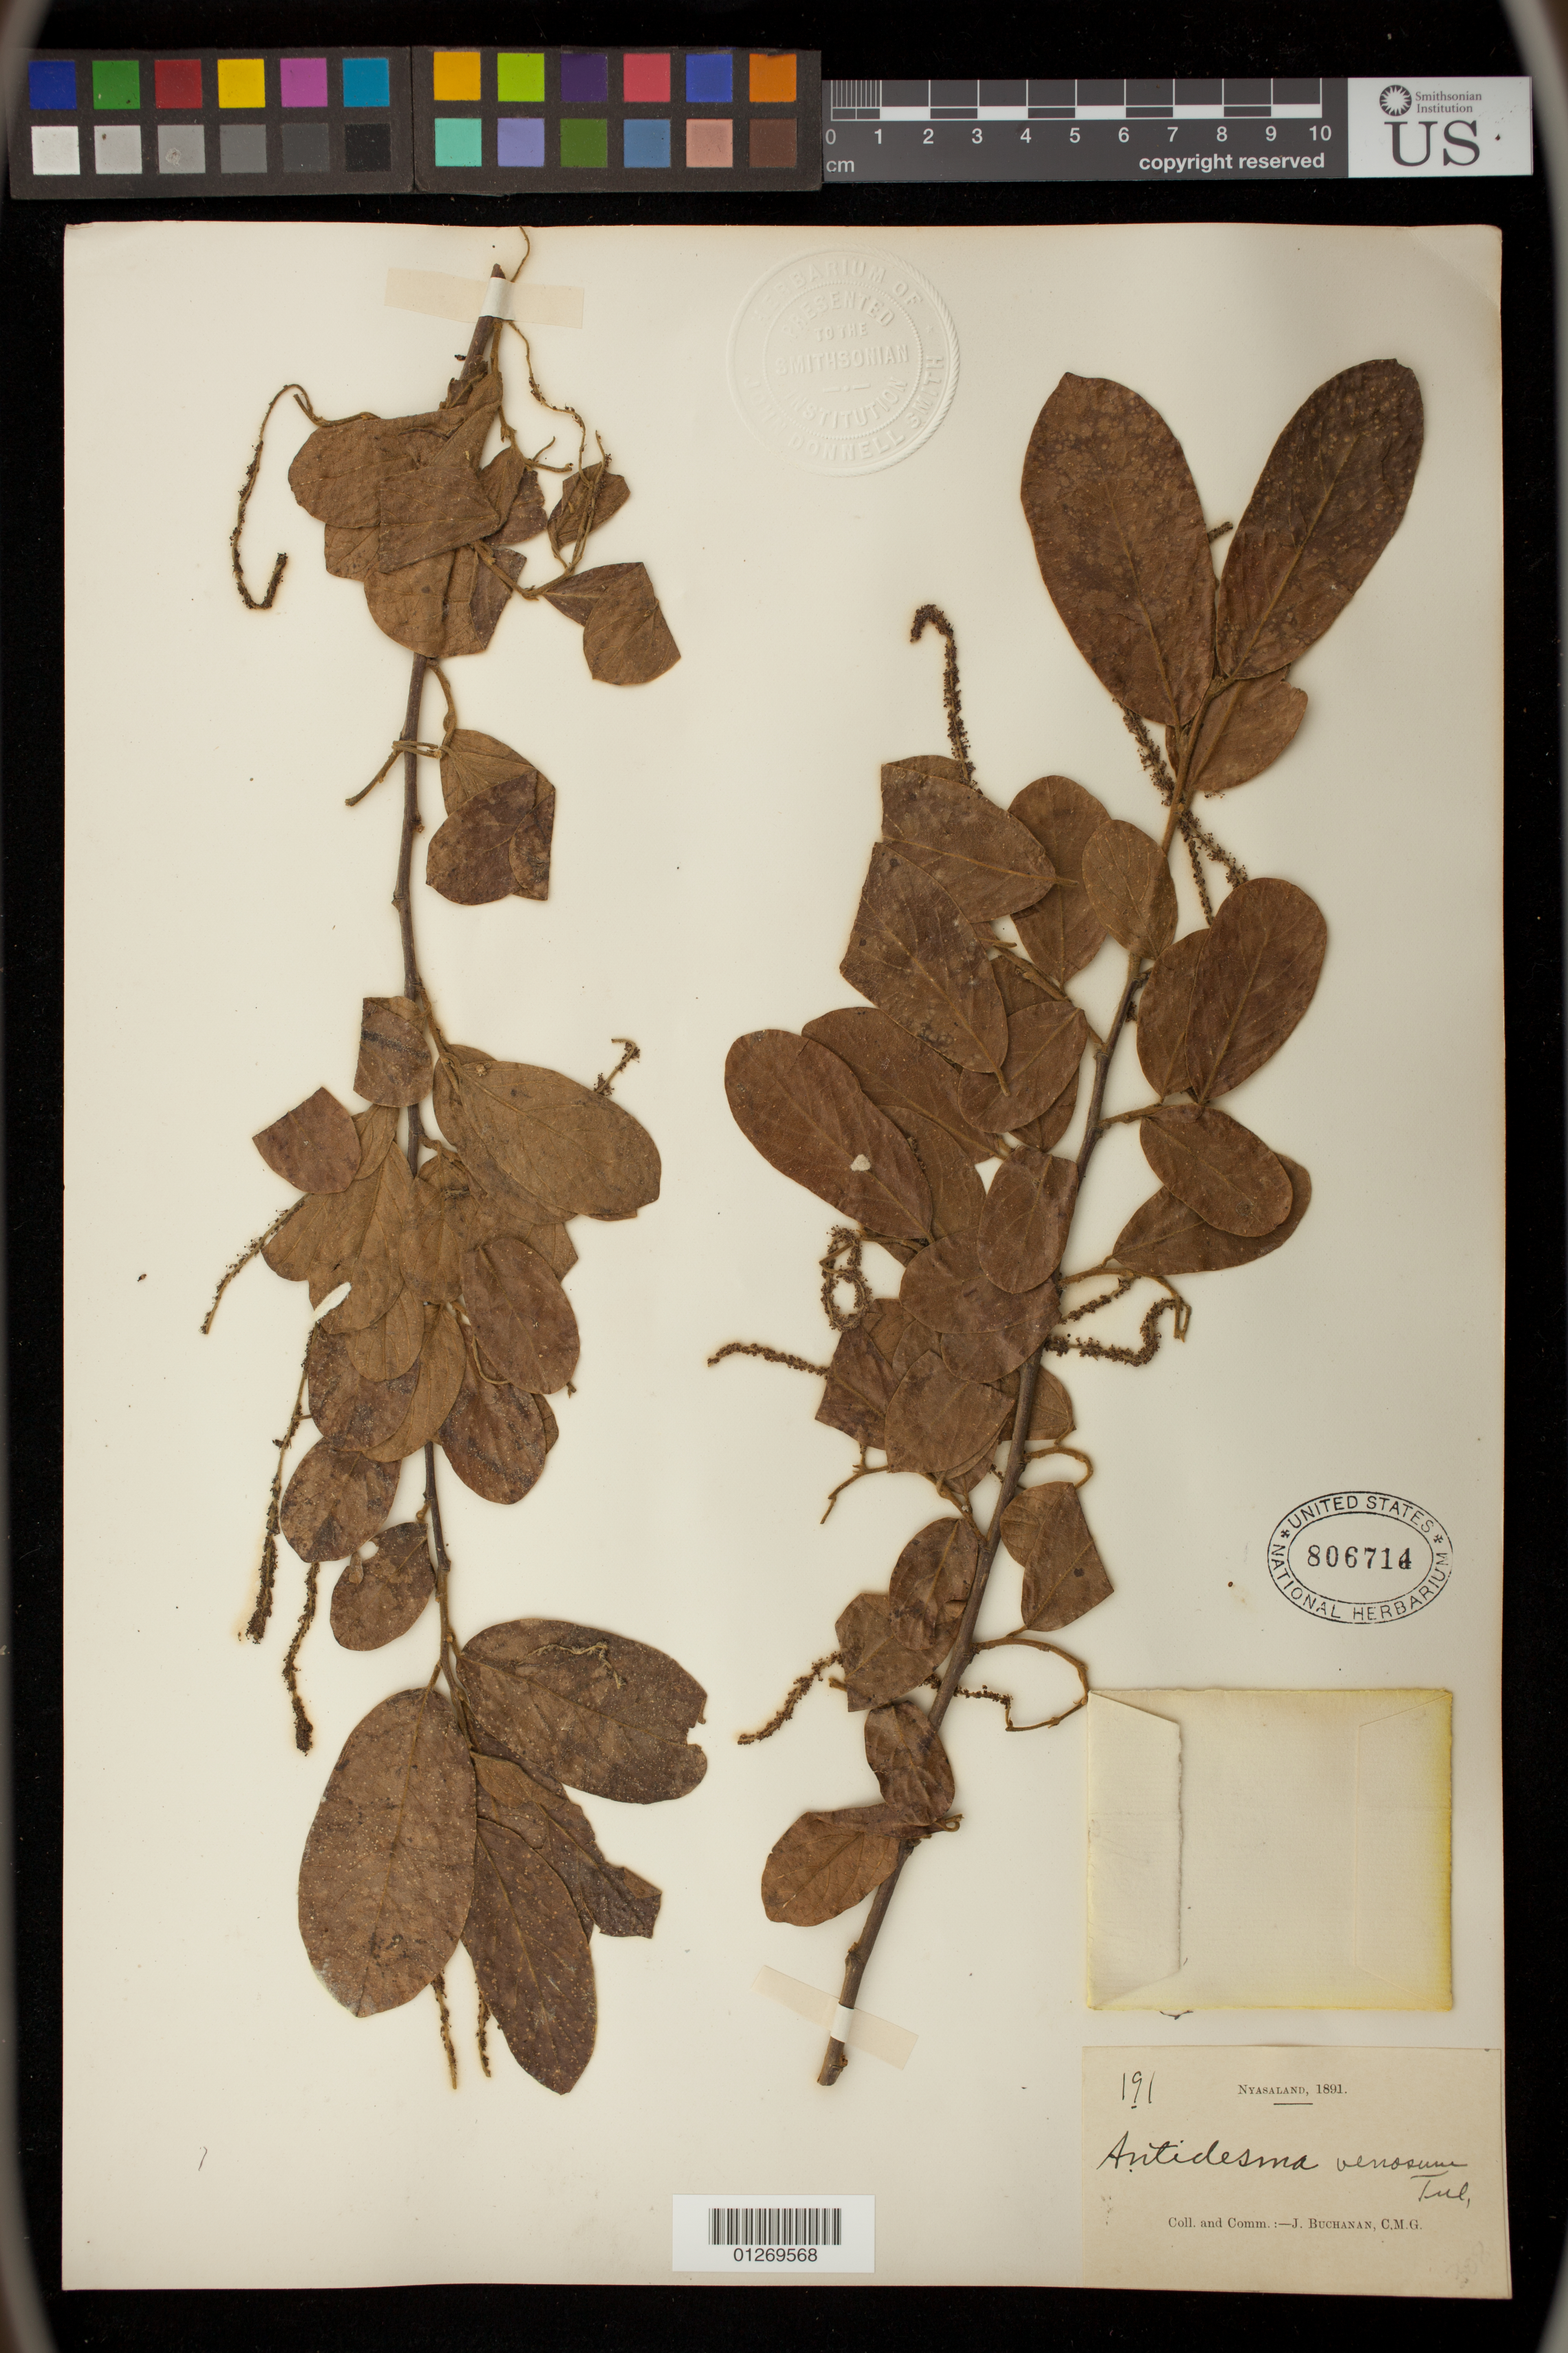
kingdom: Plantae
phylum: Tracheophyta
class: Magnoliopsida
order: Malpighiales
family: Phyllanthaceae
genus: Antidesma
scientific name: Antidesma venosum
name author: E. Mey. ex Tul.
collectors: J. Buchanan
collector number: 191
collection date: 1891-01/1891-12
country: Malawi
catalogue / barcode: US 806714